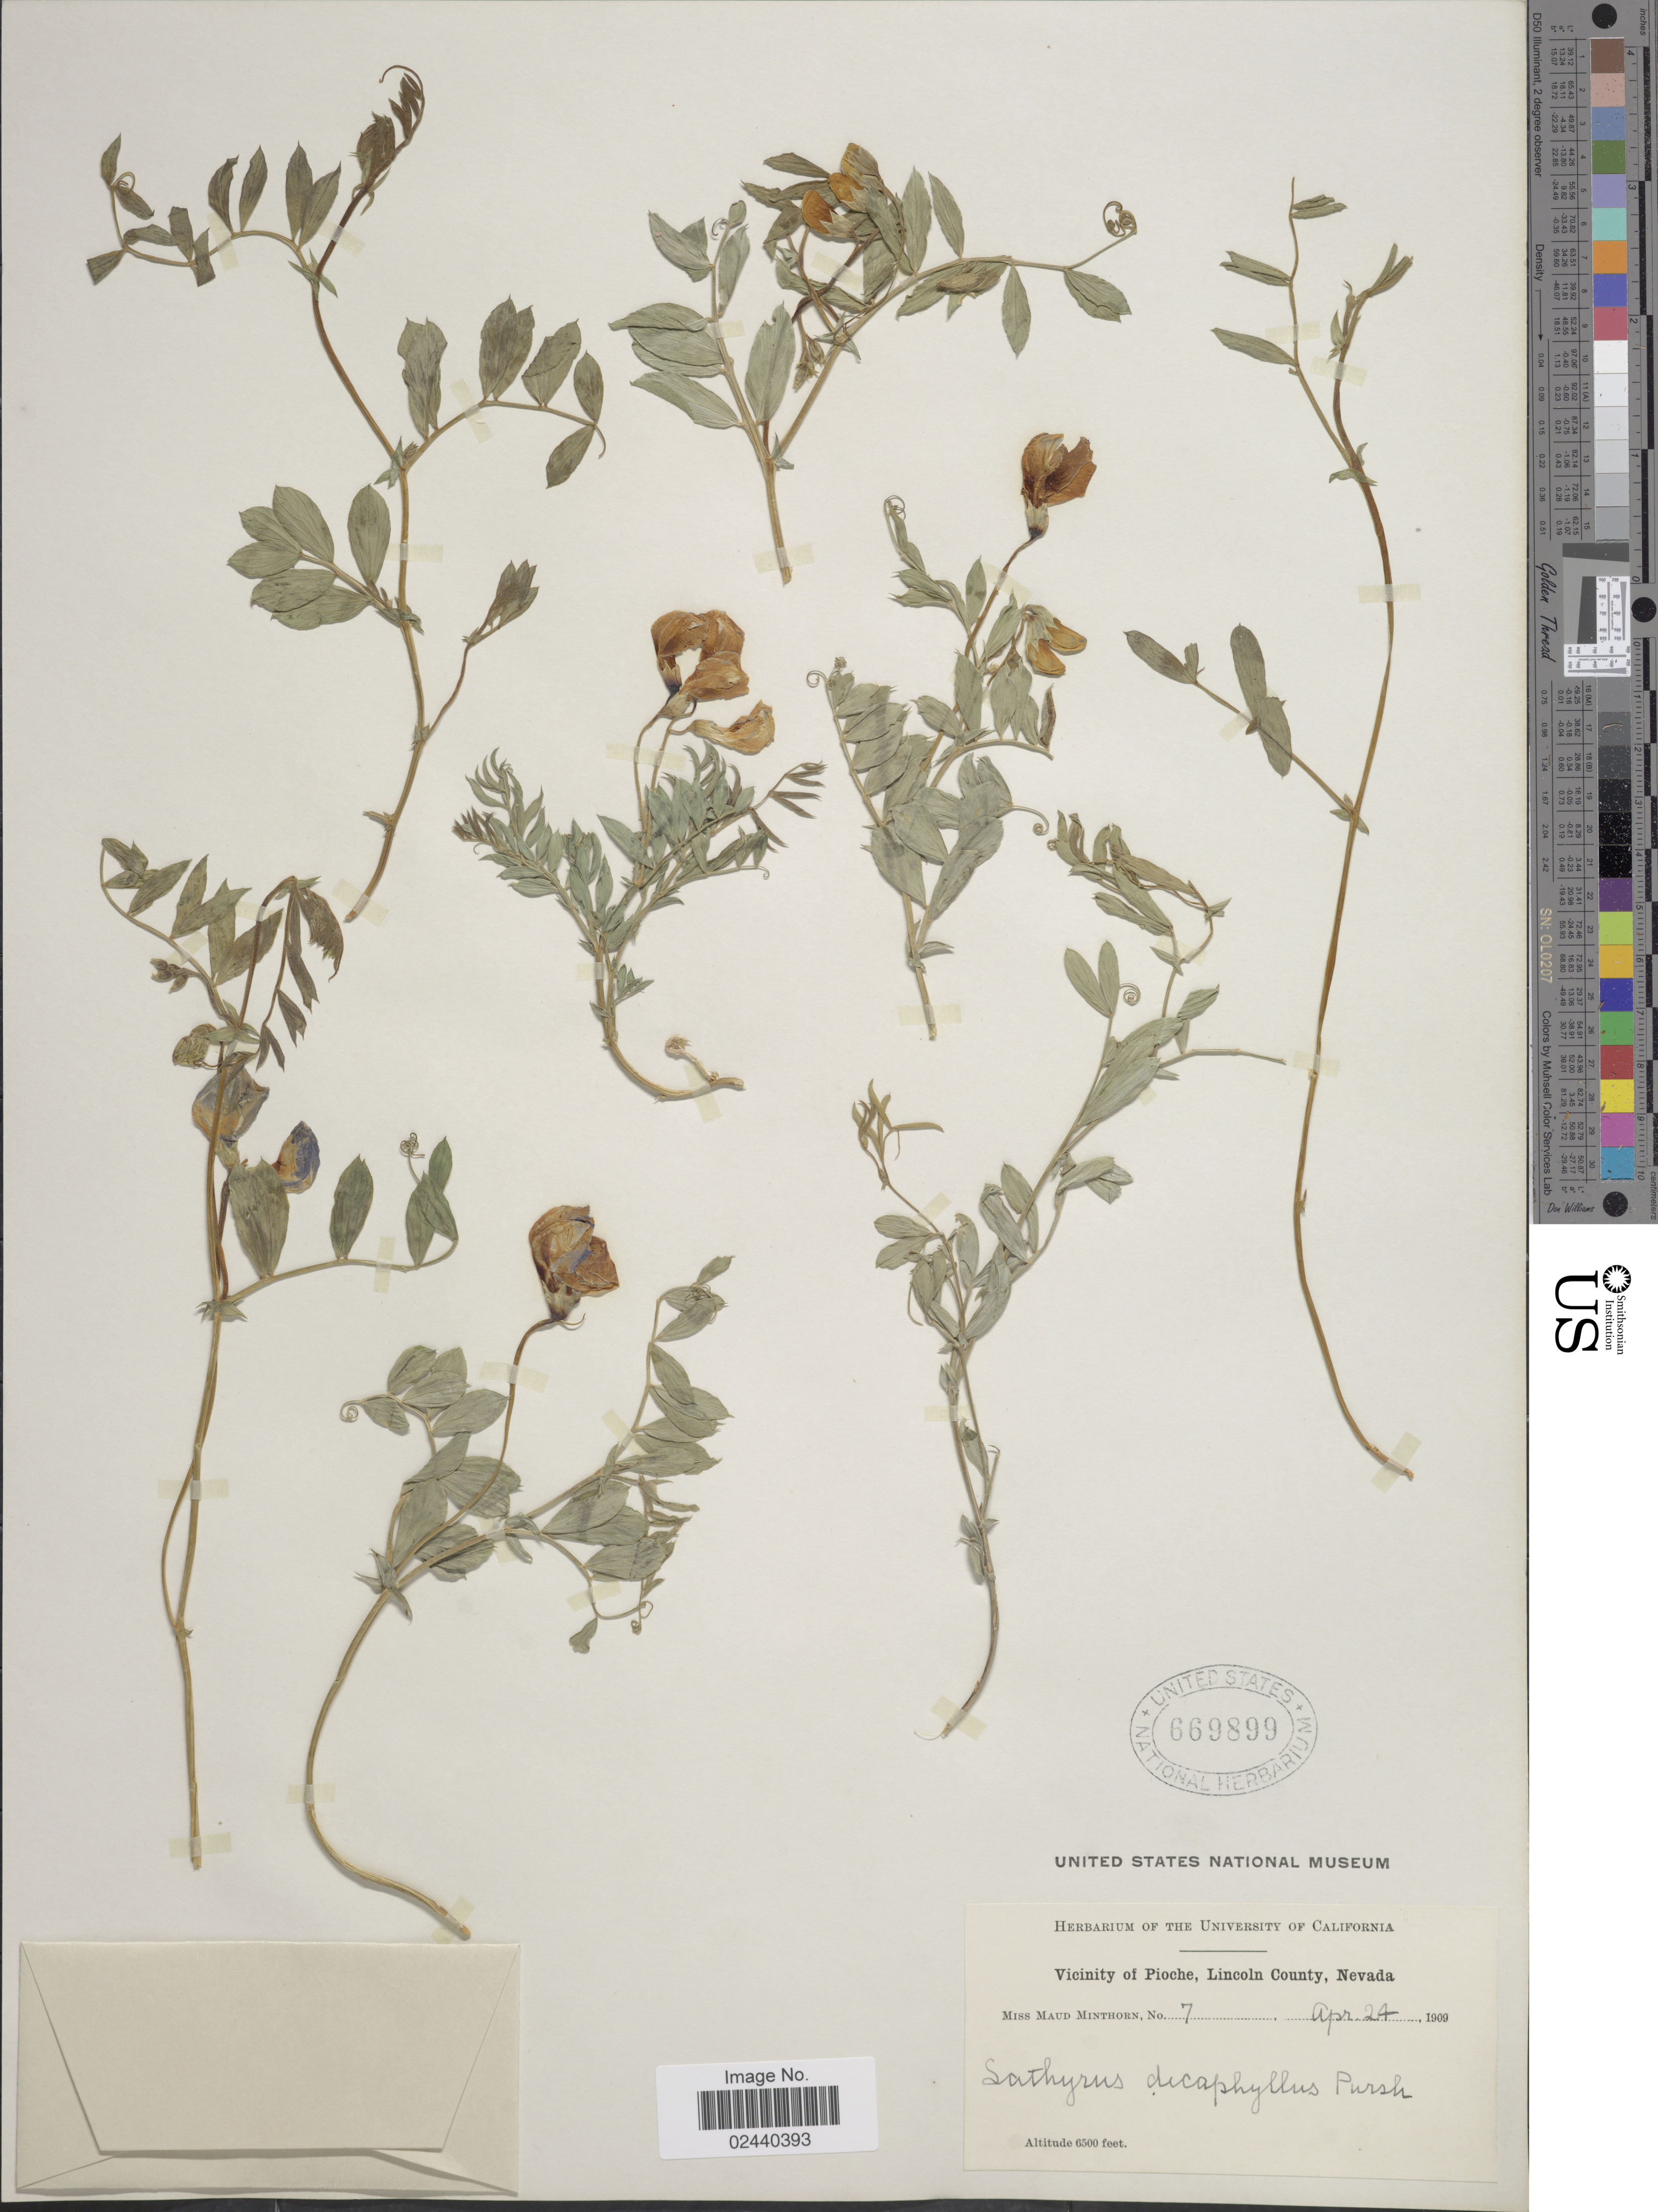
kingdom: Plantae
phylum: Tracheophyta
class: Magnoliopsida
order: Fabales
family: Fabaceae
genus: Lathyrus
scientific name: Lathyrus eucosmus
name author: Butters & H. St. John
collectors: M. Minthorn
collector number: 7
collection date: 1909-04-24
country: United States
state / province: Nevada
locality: Vicinity of Pioche, Lincoln County, Nevada.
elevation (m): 1981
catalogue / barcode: US 669899